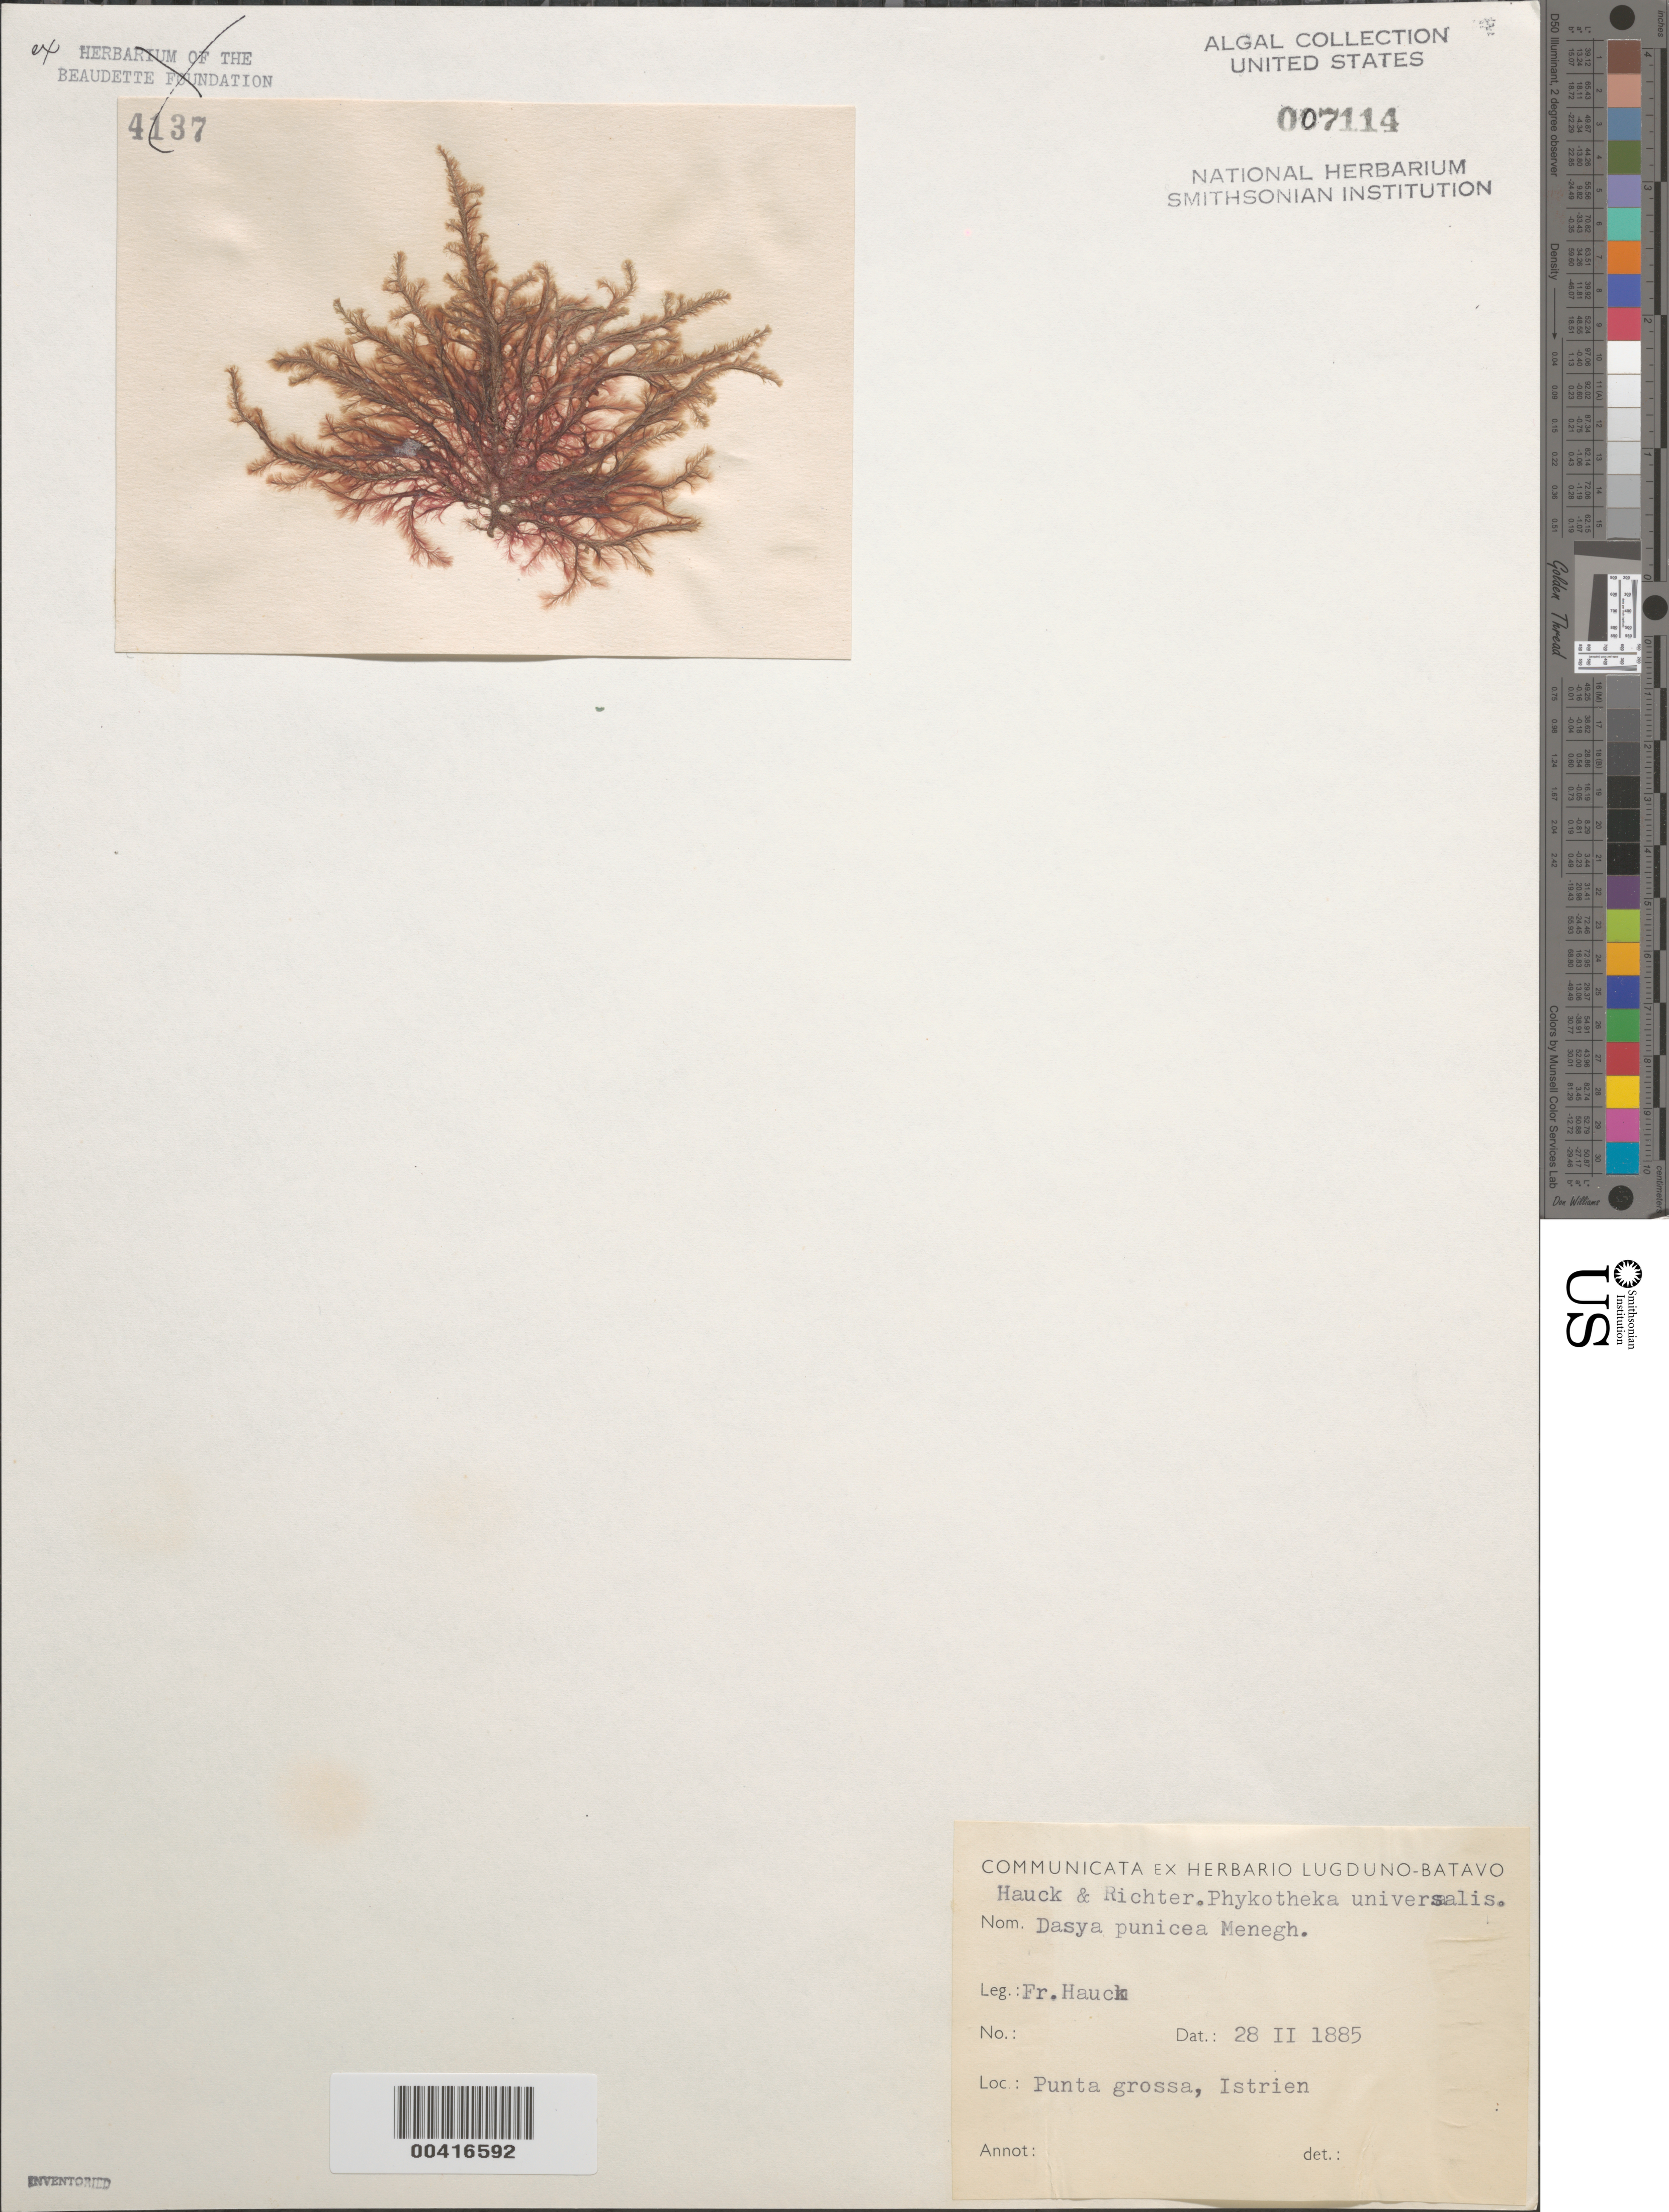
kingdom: Plantae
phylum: Rhodophyta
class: Florideophyceae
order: Ceramiales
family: Dasyaceae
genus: Dasya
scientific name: Dasya punicea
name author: (Zanardini) Menegh.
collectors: F. Hauck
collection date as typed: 28 Feb 1885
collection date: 1885-02-28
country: Croatia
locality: Punta Grossa, Istrian Peninsula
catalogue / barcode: US 7114